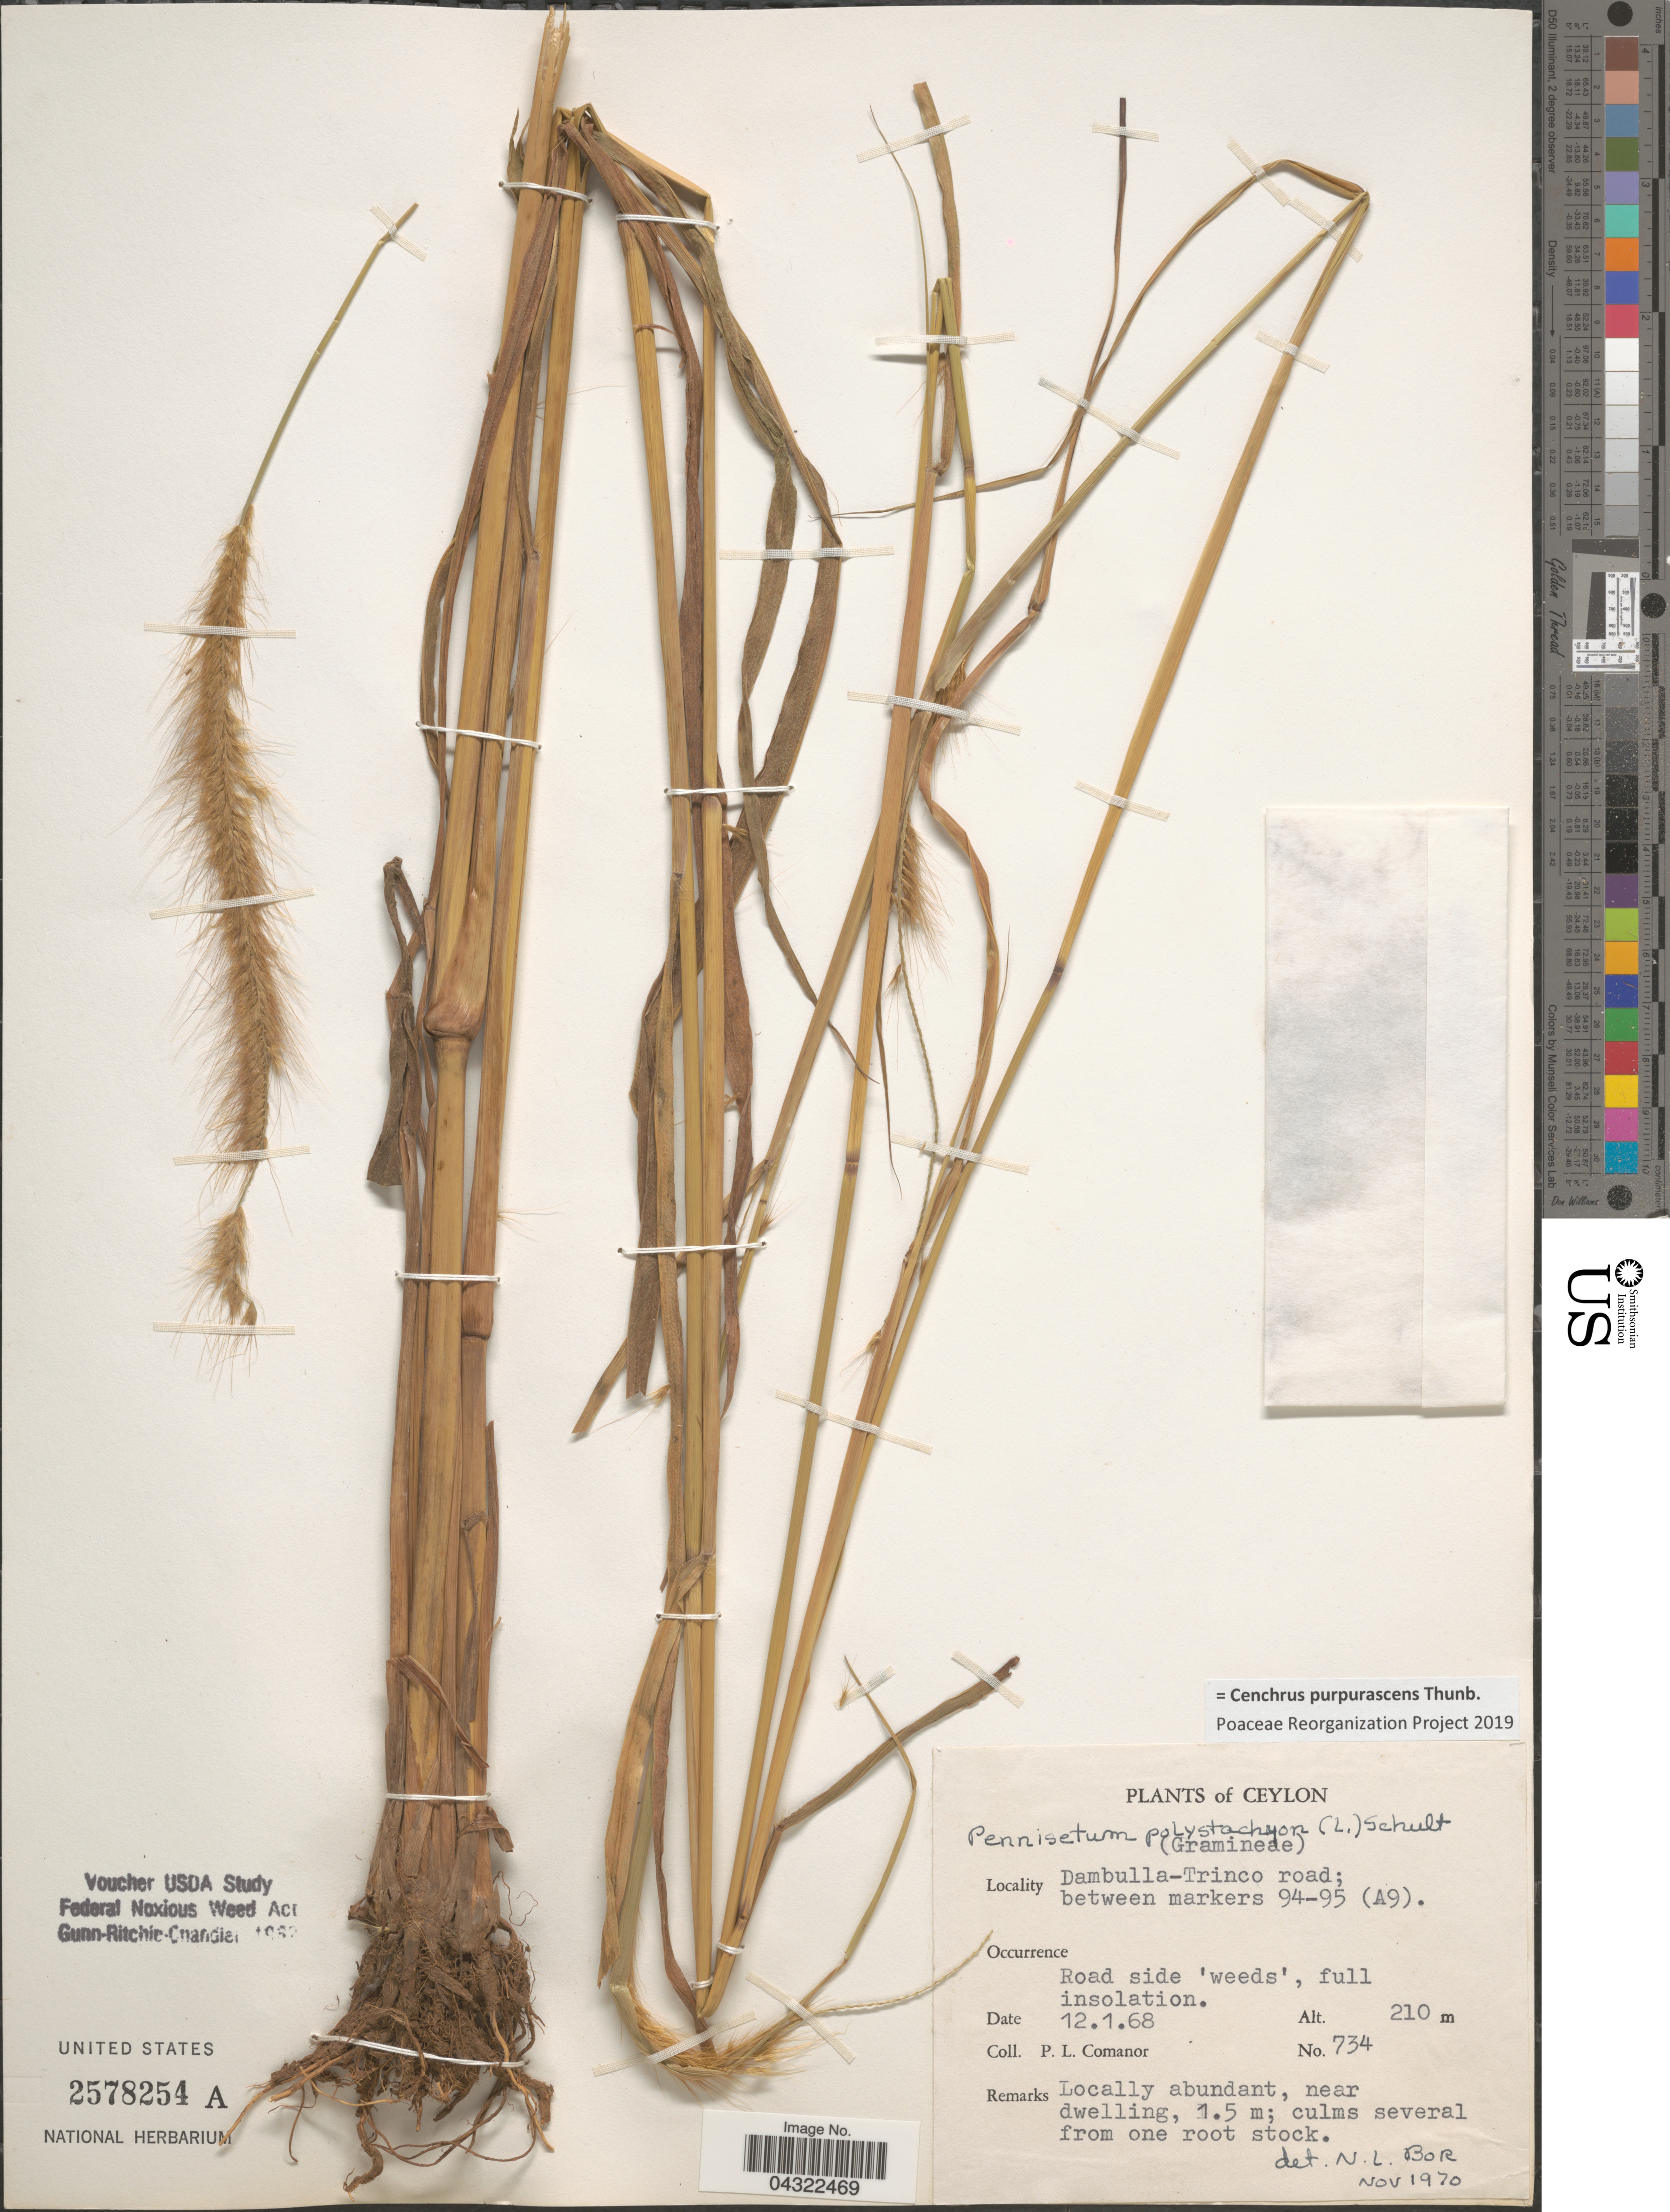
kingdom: Plantae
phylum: Tracheophyta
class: Liliopsida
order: Poales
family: Poaceae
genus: Cenchrus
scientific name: Cenchrus purpurascens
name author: Thunb.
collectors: P. Comanor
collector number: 734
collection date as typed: Transcribed d/m/y: 12/1/68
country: Sri Lanka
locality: Ceylon. Dambulla-Trinco road; between markers 94-95 (A9).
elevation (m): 210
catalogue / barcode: US 2578254A